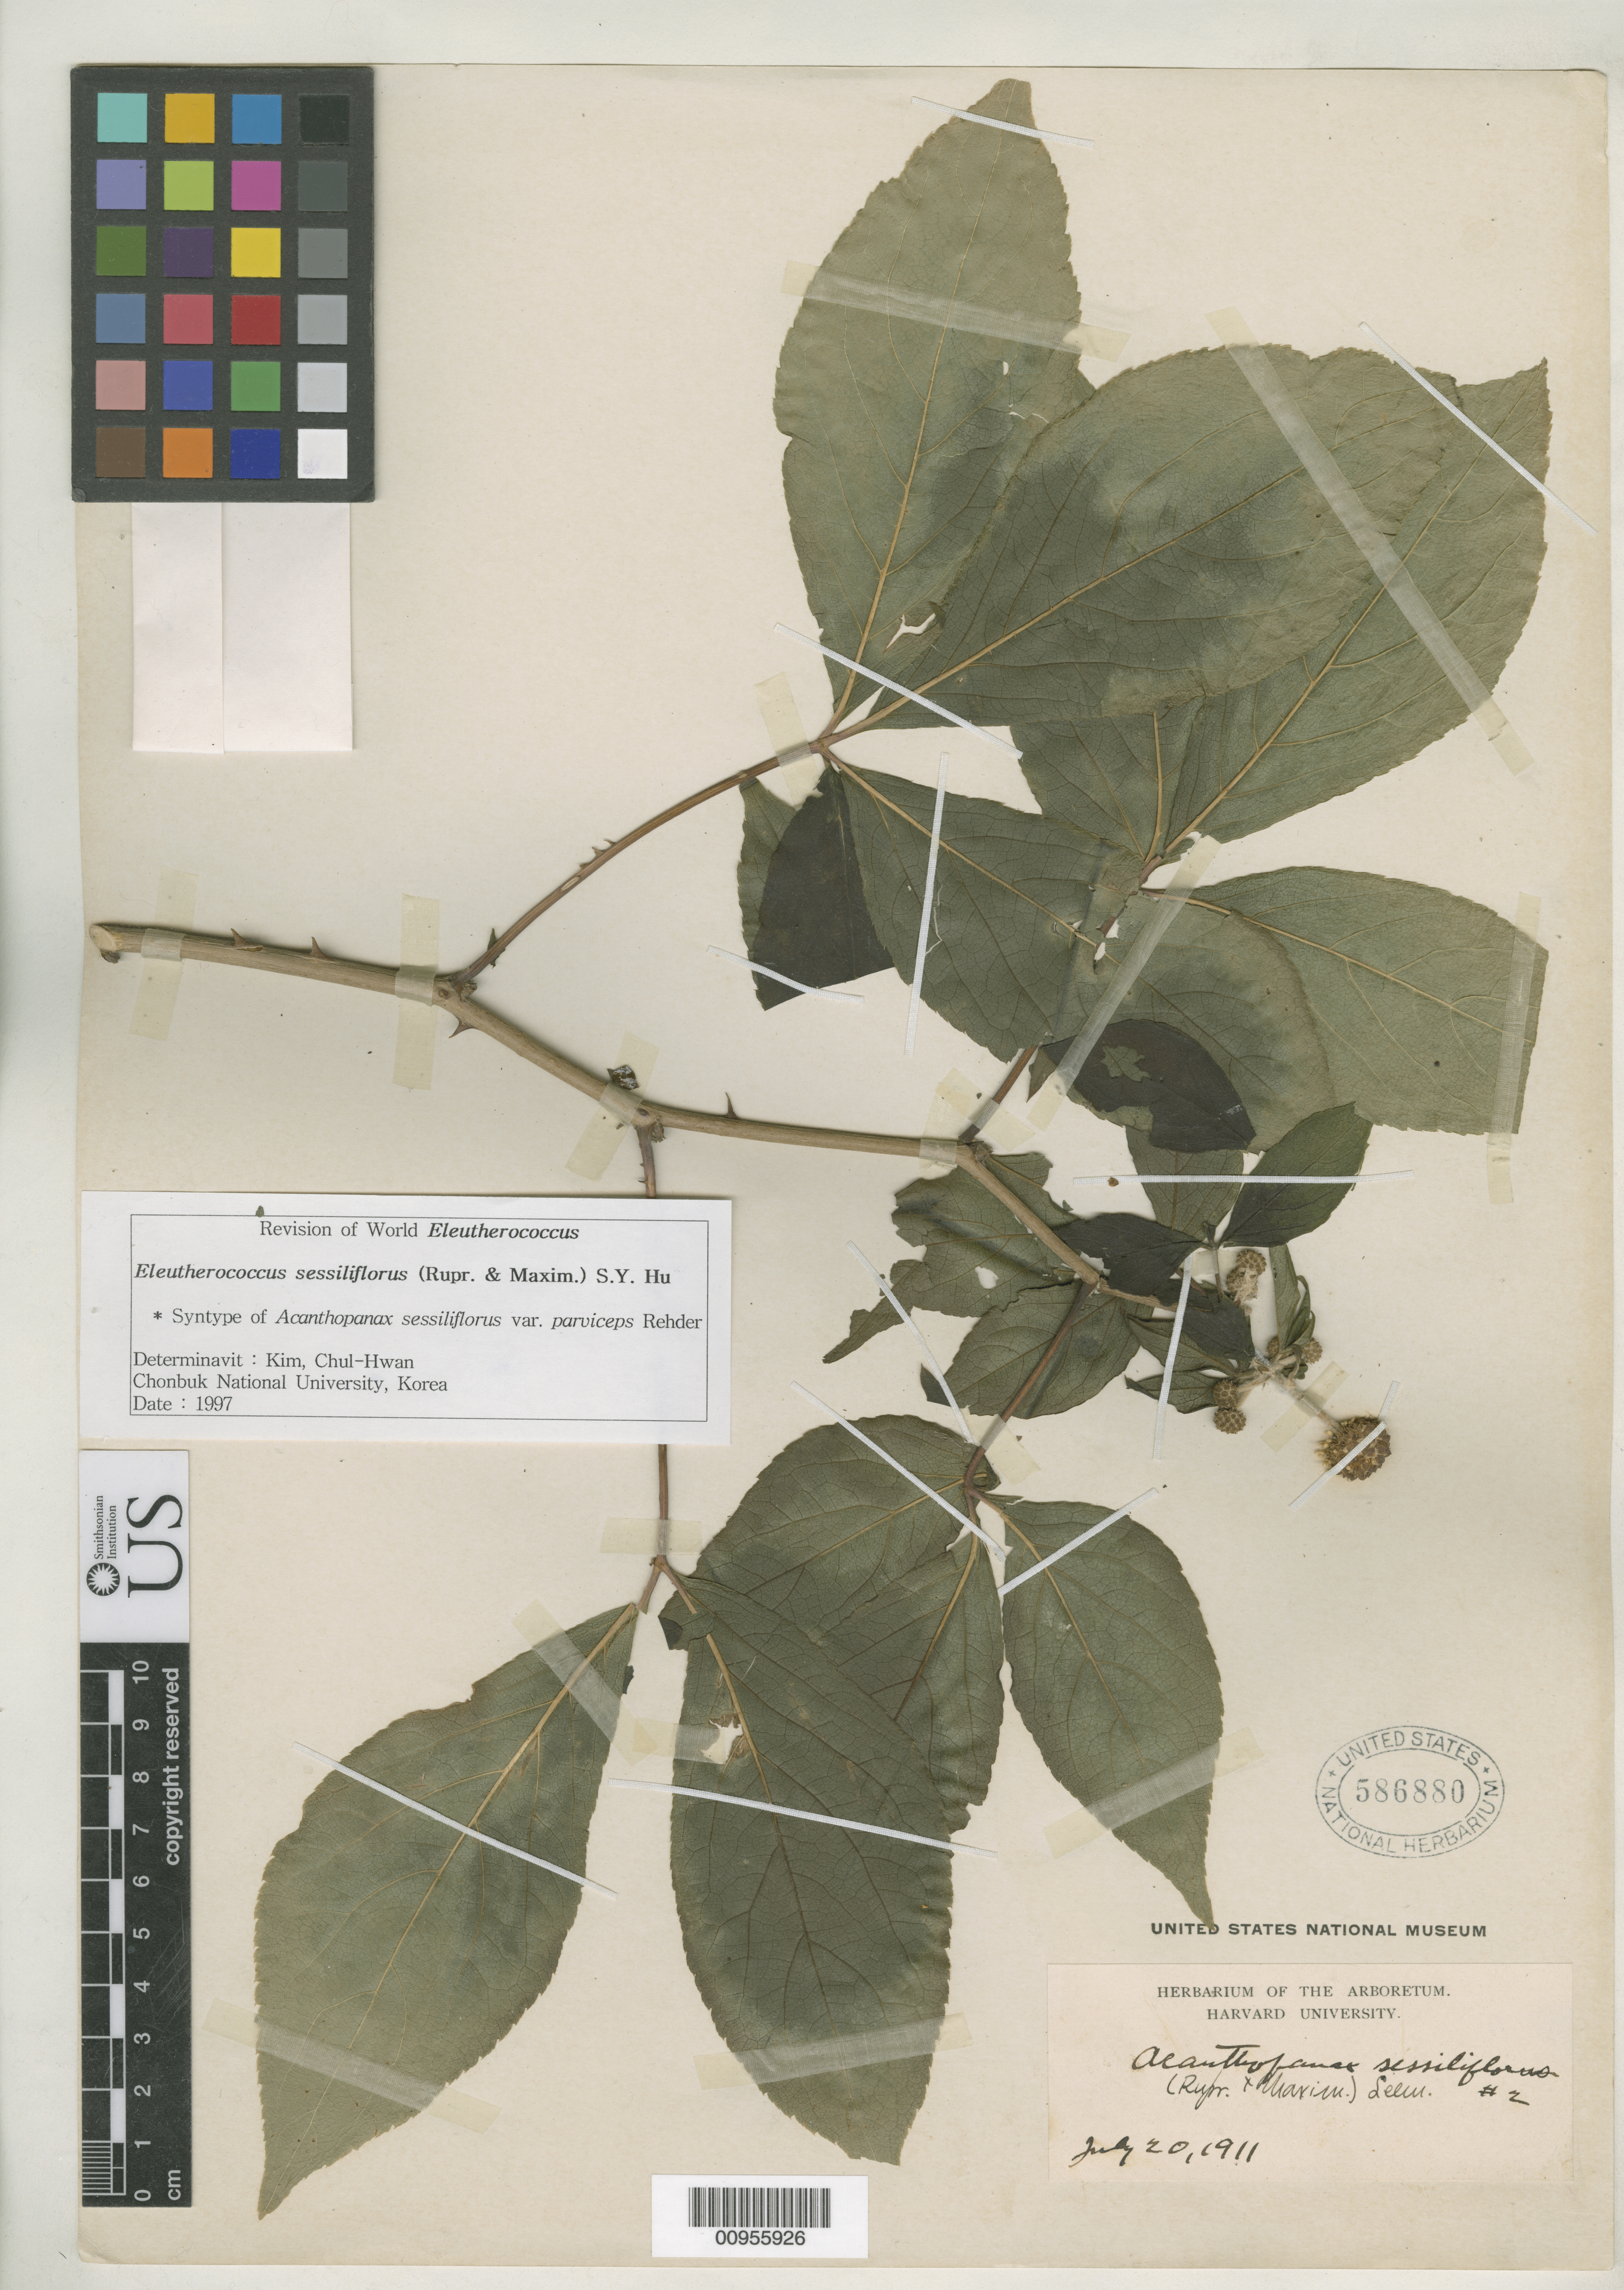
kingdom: Plantae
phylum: Tracheophyta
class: Magnoliopsida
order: Apiales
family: Araliaceae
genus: Acanthopanax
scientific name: Acanthopanax sessiliflorus var. parviceps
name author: Rehder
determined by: Kim, C. H.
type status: Syntype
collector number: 2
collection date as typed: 20 Jul 1911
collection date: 1911-07-20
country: China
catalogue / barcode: US 586880